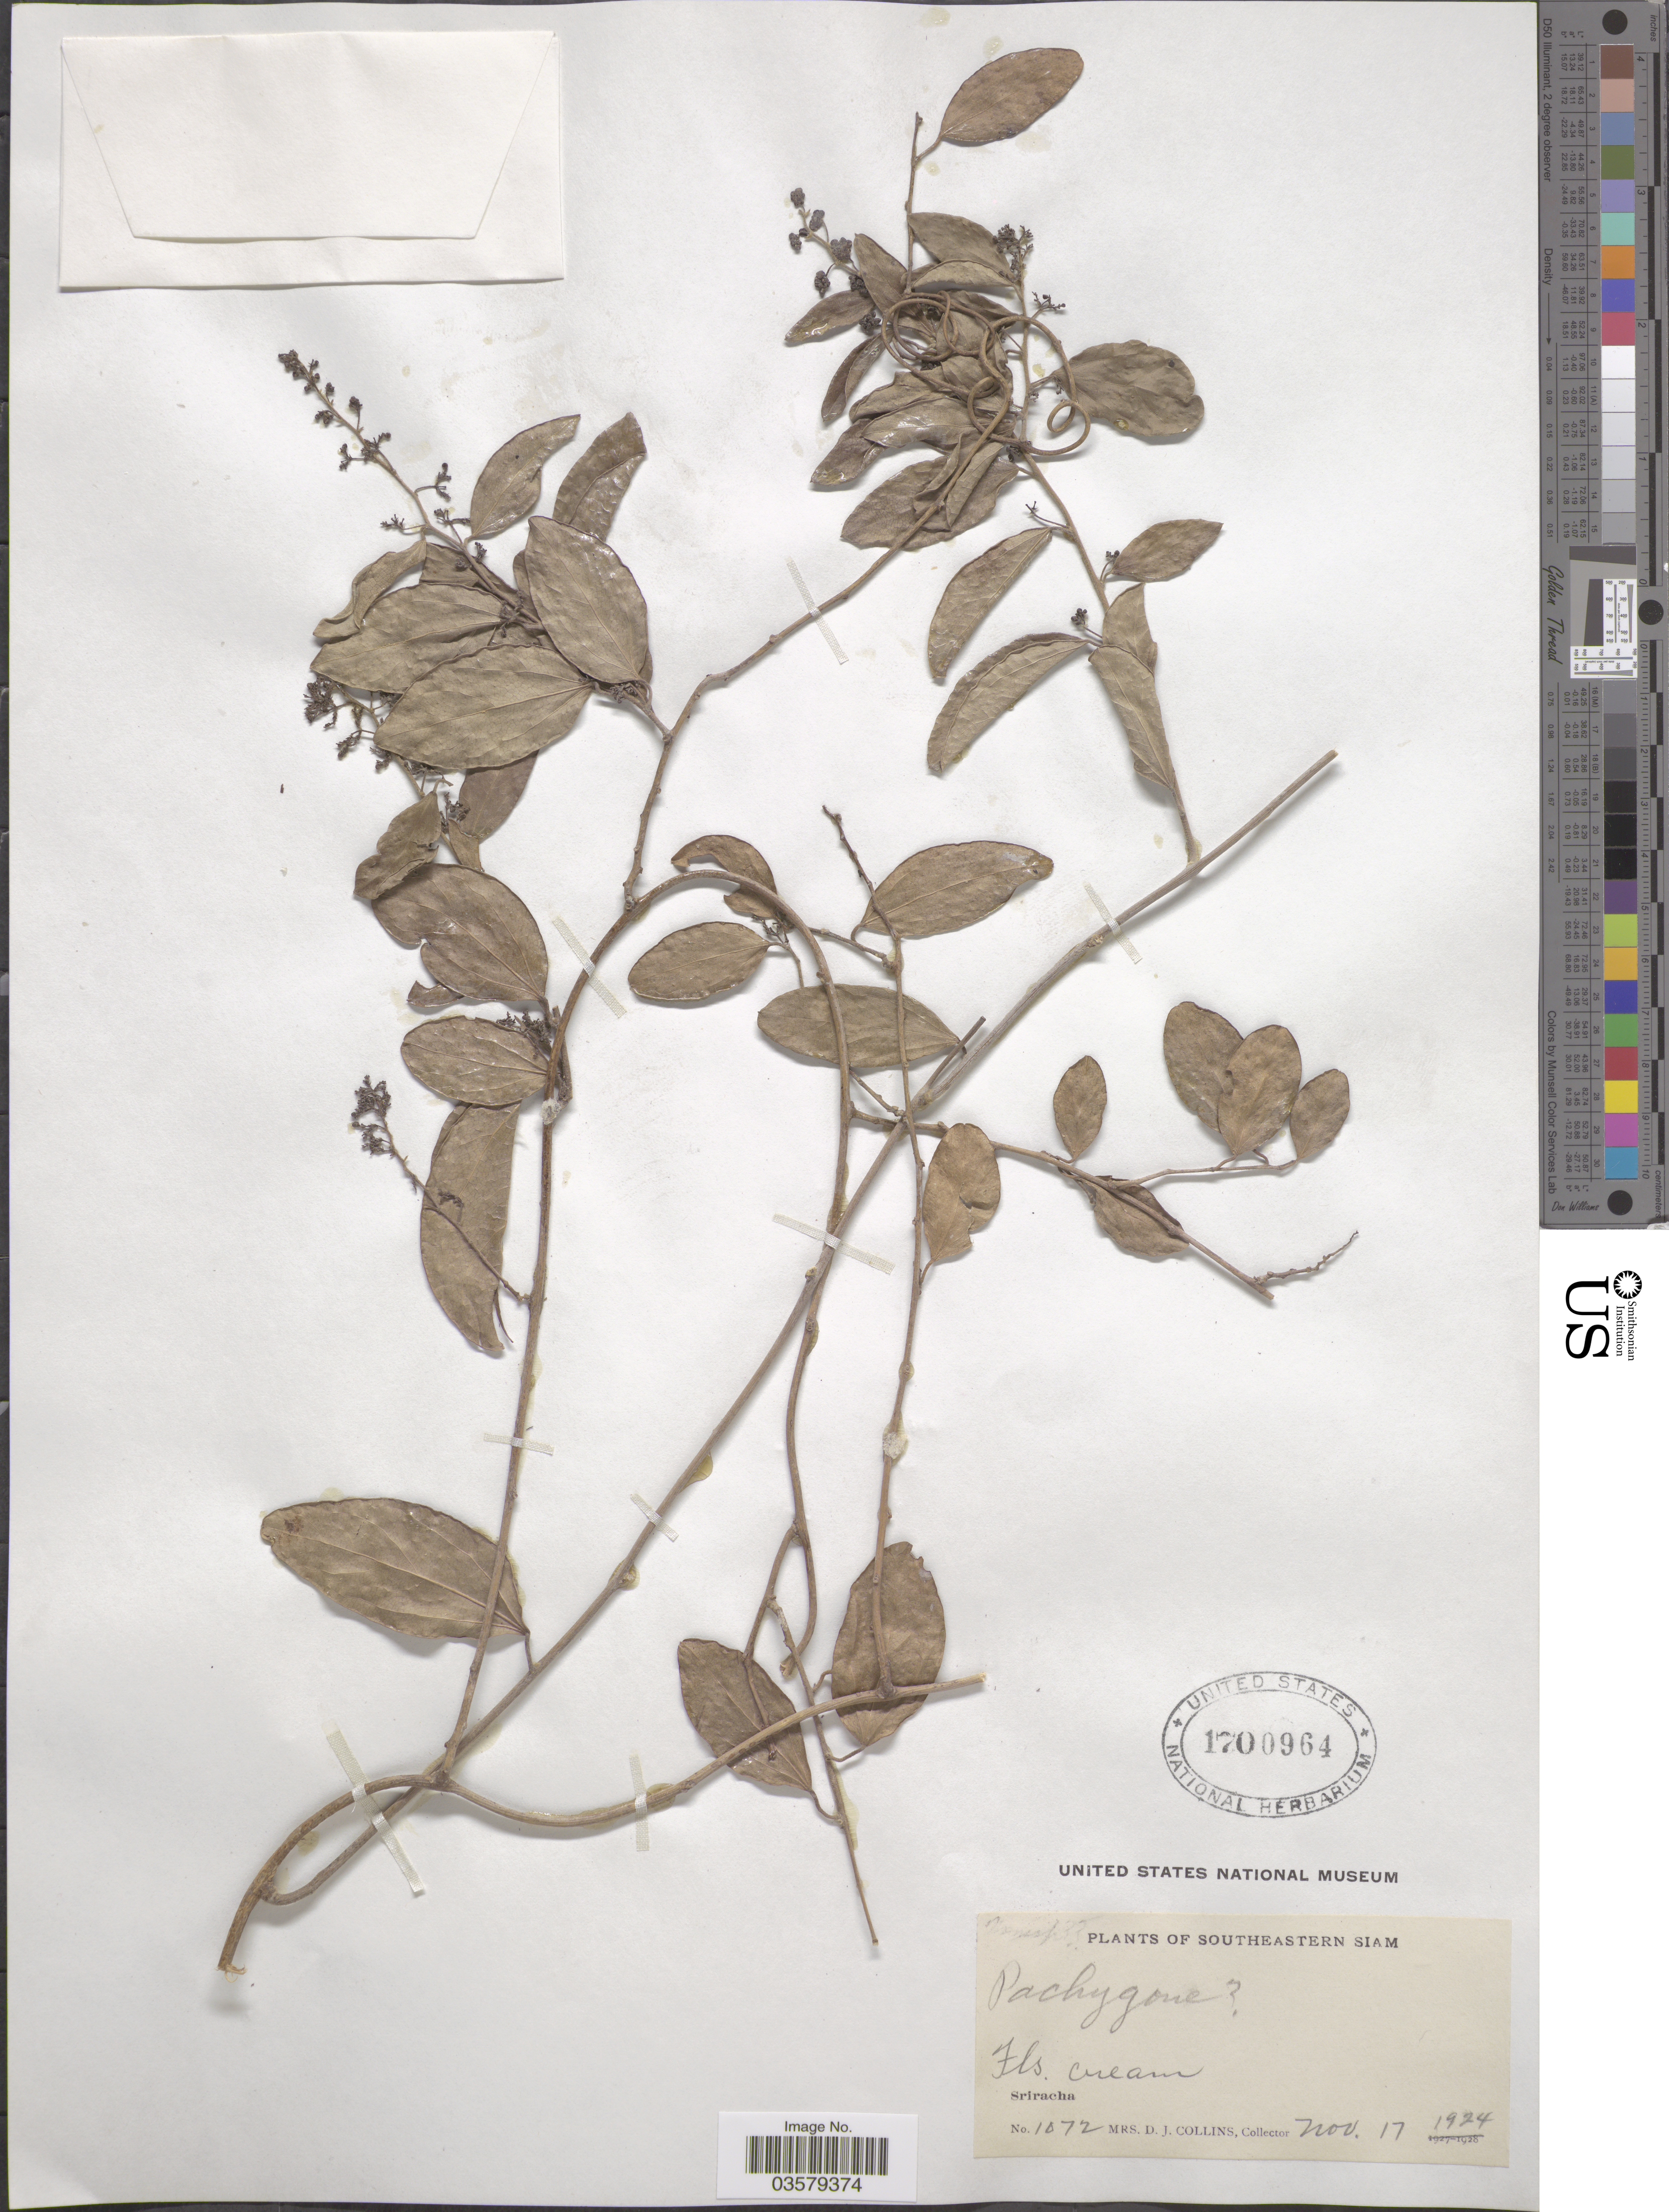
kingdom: Plantae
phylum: Tracheophyta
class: Magnoliopsida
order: Ranunculales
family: Menispermaceae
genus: Pachygone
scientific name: Pachygone sp.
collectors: Mrs. D. J. Collins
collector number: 1072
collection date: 1924-11-17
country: Thailand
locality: Southeastern Siam. Sriracha.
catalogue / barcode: US 1700964